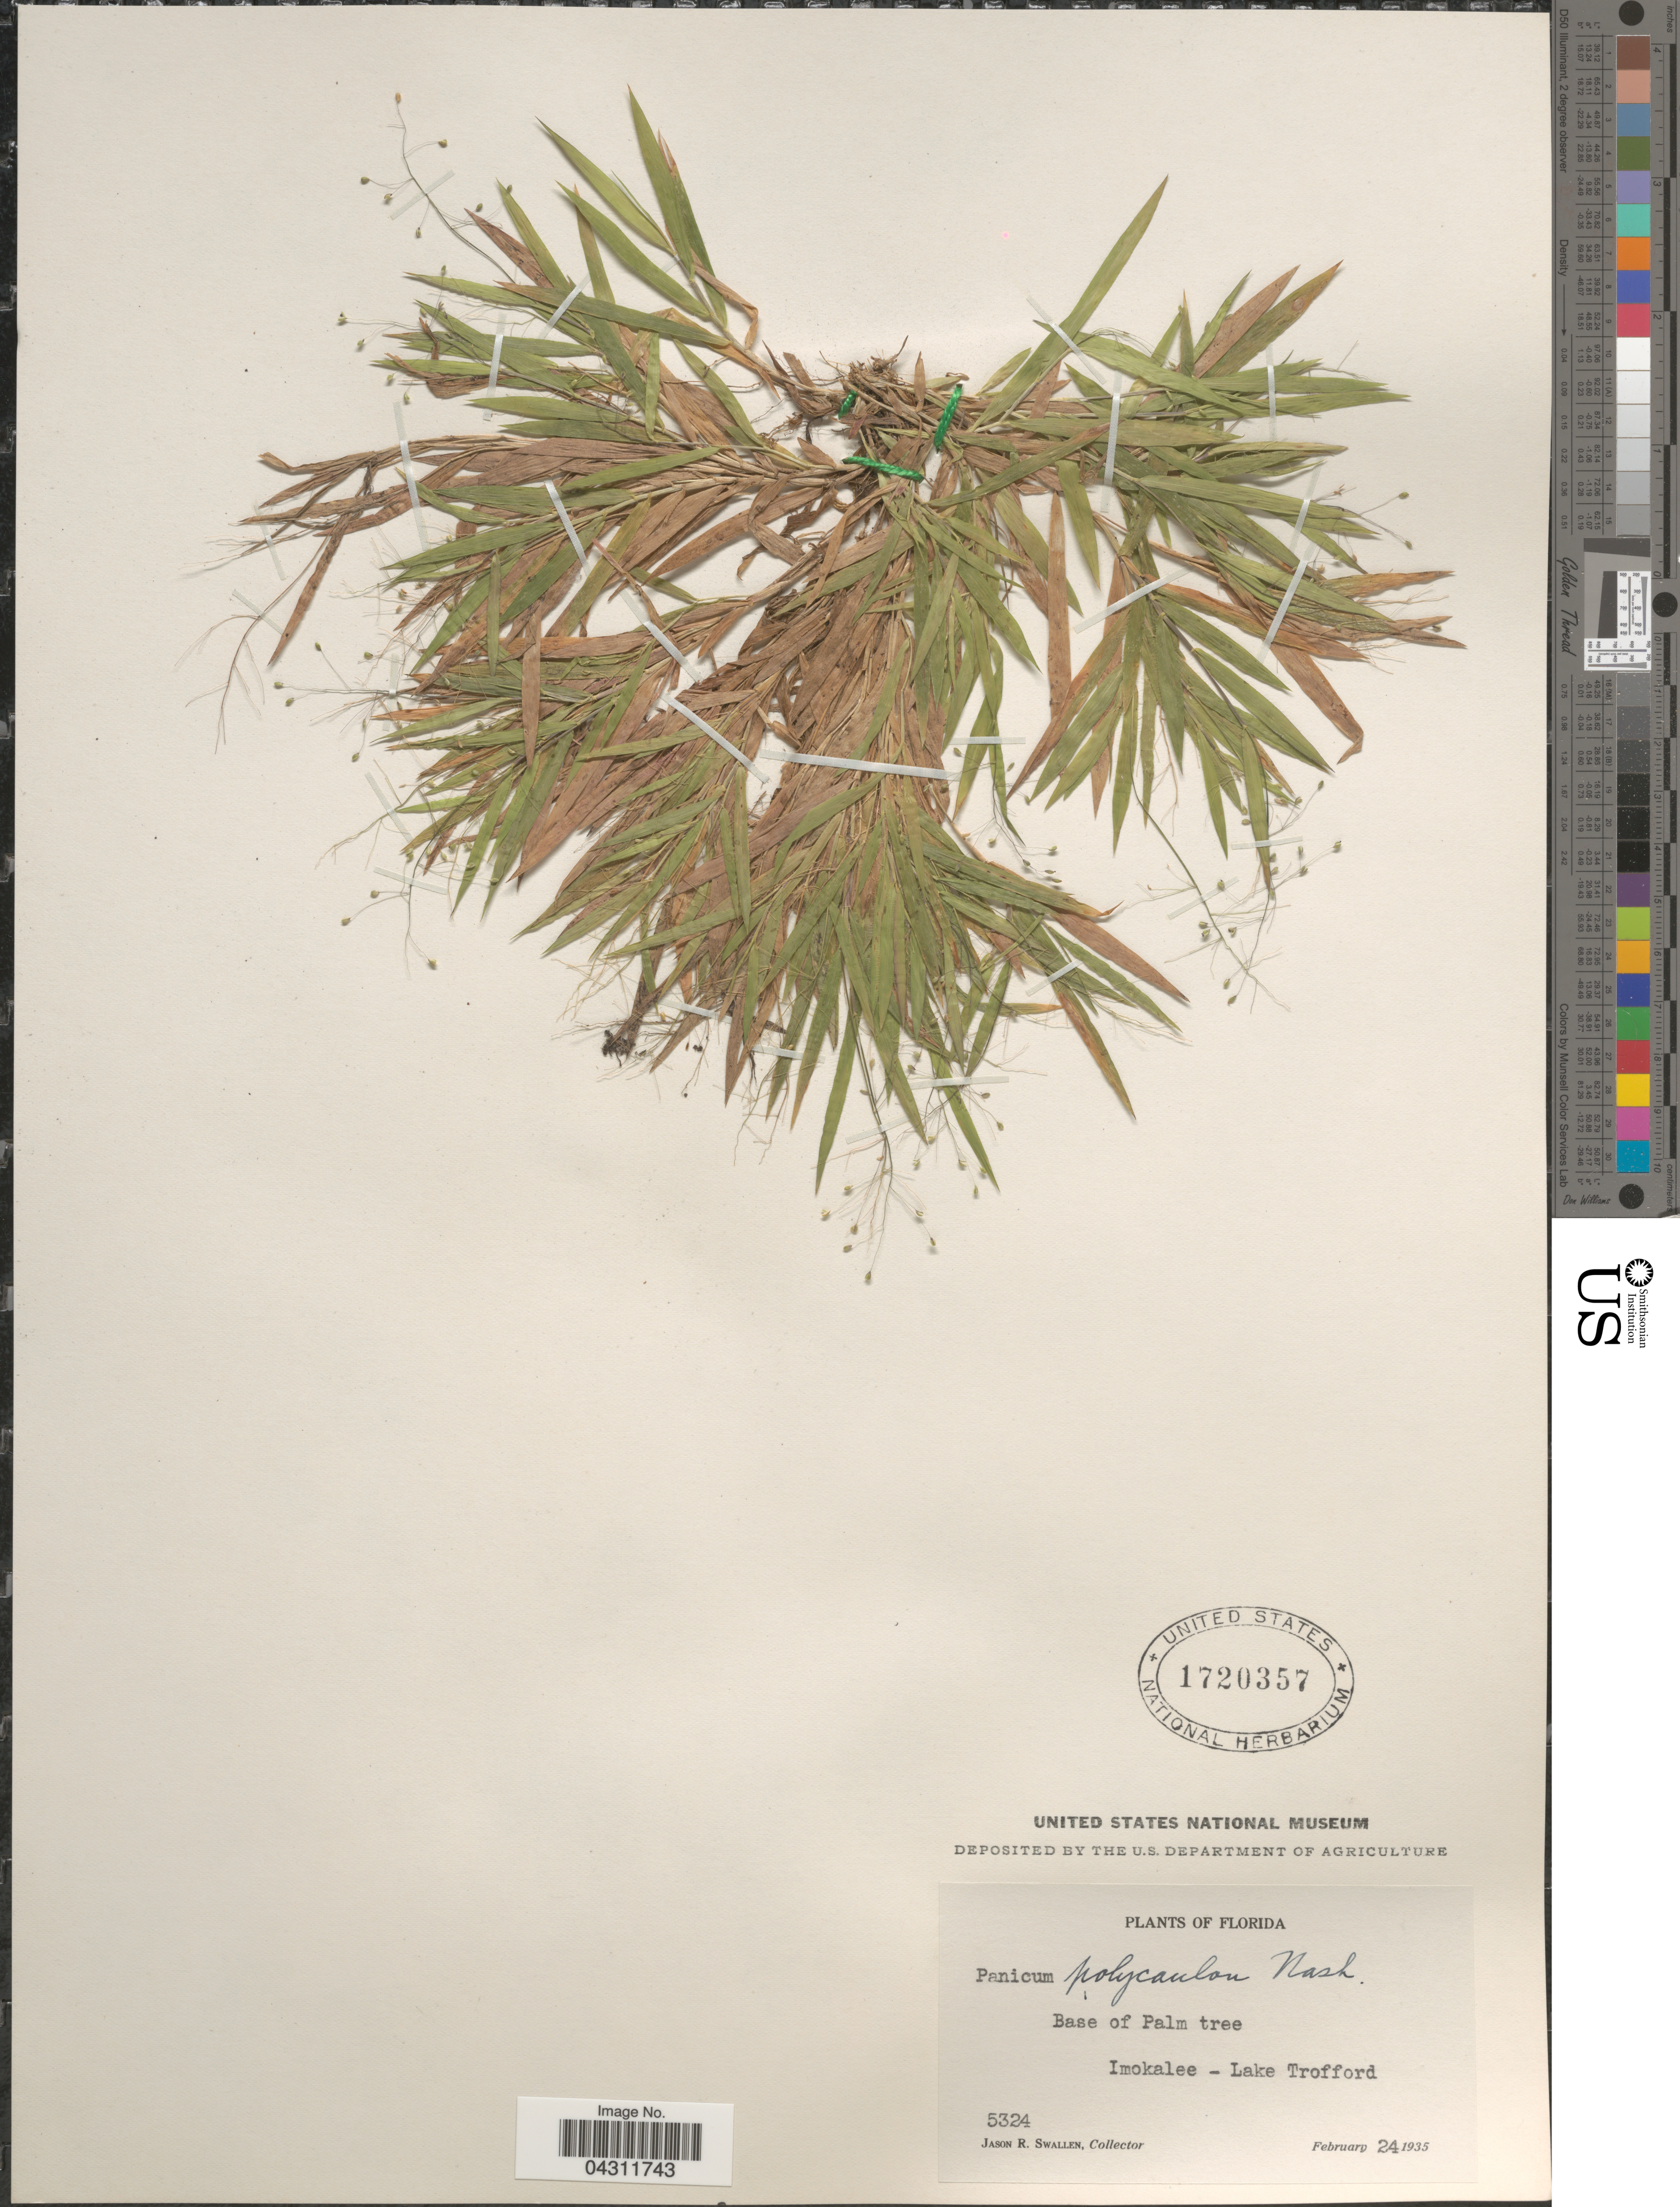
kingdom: Plantae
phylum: Tracheophyta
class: Liliopsida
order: Poales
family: Poaceae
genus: Dichanthelium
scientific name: Dichanthelium strigosum var. glabrescens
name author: (Griseb.) Freckmann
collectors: J. R. Swallen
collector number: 5324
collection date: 1935-02-24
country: United States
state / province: Florida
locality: Base of Palm tree. Imokalee - Lake Trofford.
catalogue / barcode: US 1720357